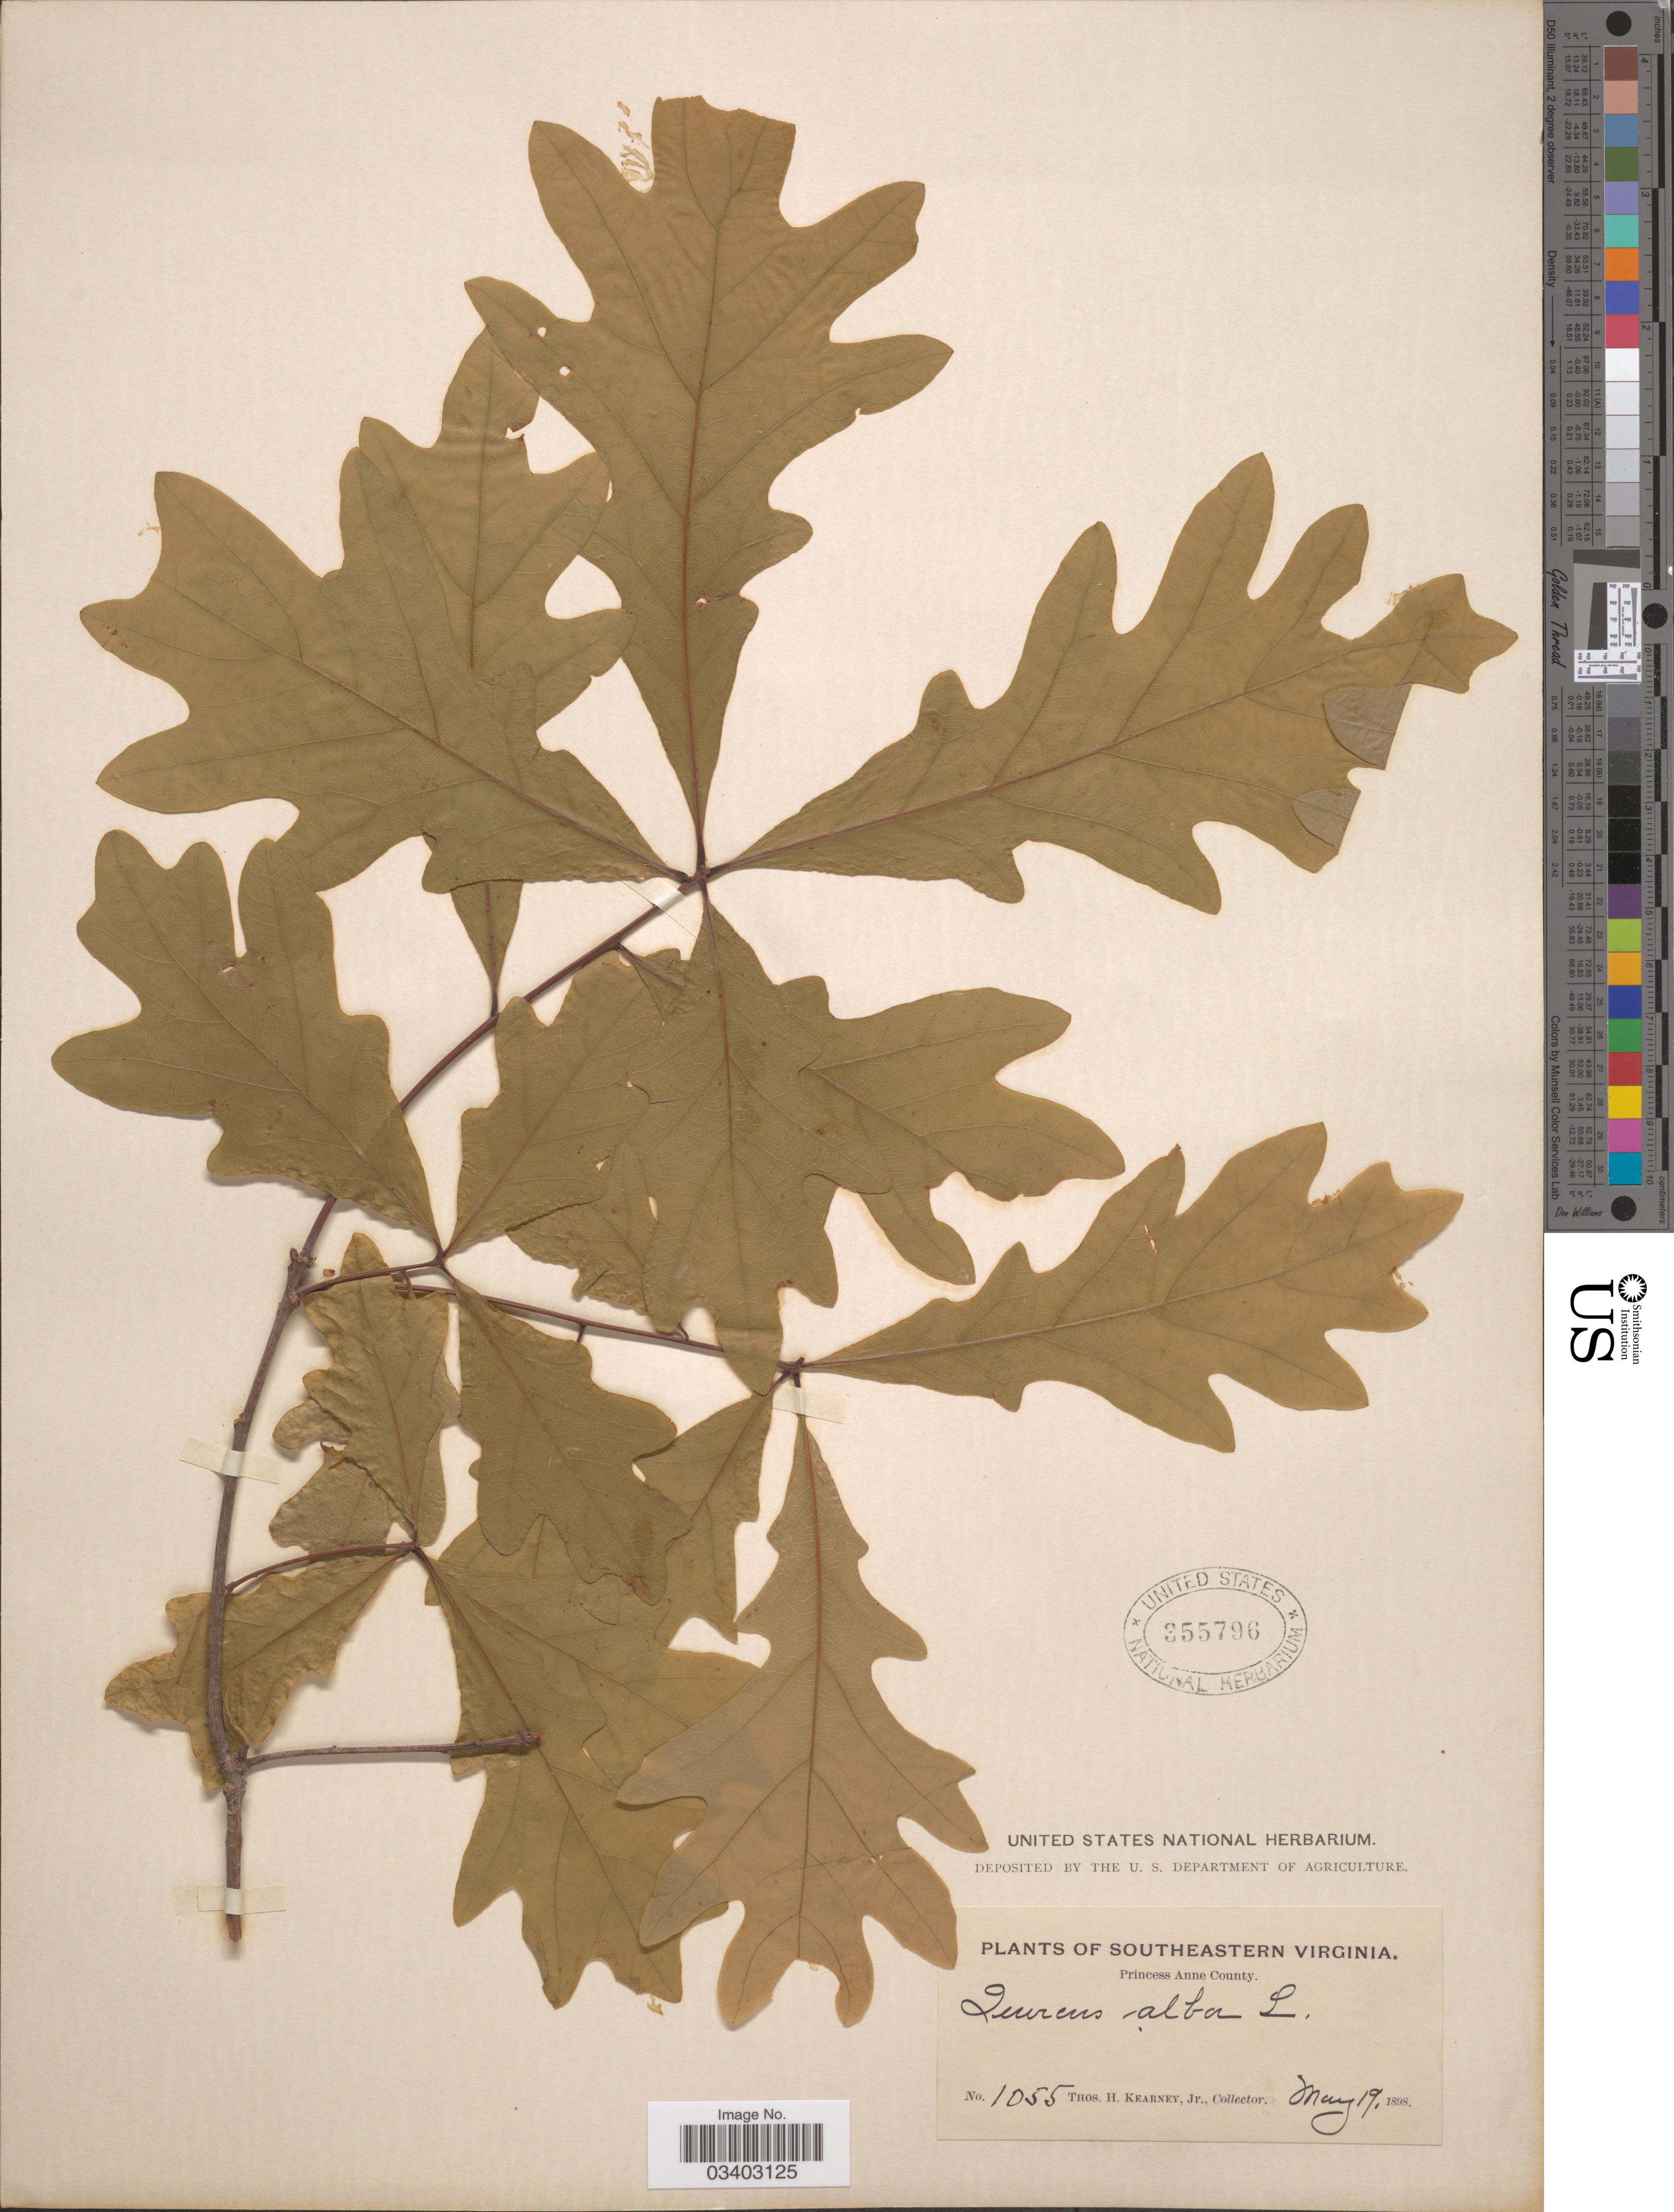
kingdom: Plantae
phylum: Tracheophyta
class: Magnoliopsida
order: Fagales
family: Fagaceae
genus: Quercus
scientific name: Quercus alba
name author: L.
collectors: T. H. Kearney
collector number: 1055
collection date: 1898-05-19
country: United States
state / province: Virginia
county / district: City of Virginia Beach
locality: Southeastern Virginia. Princess Anne County.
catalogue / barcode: US 355796